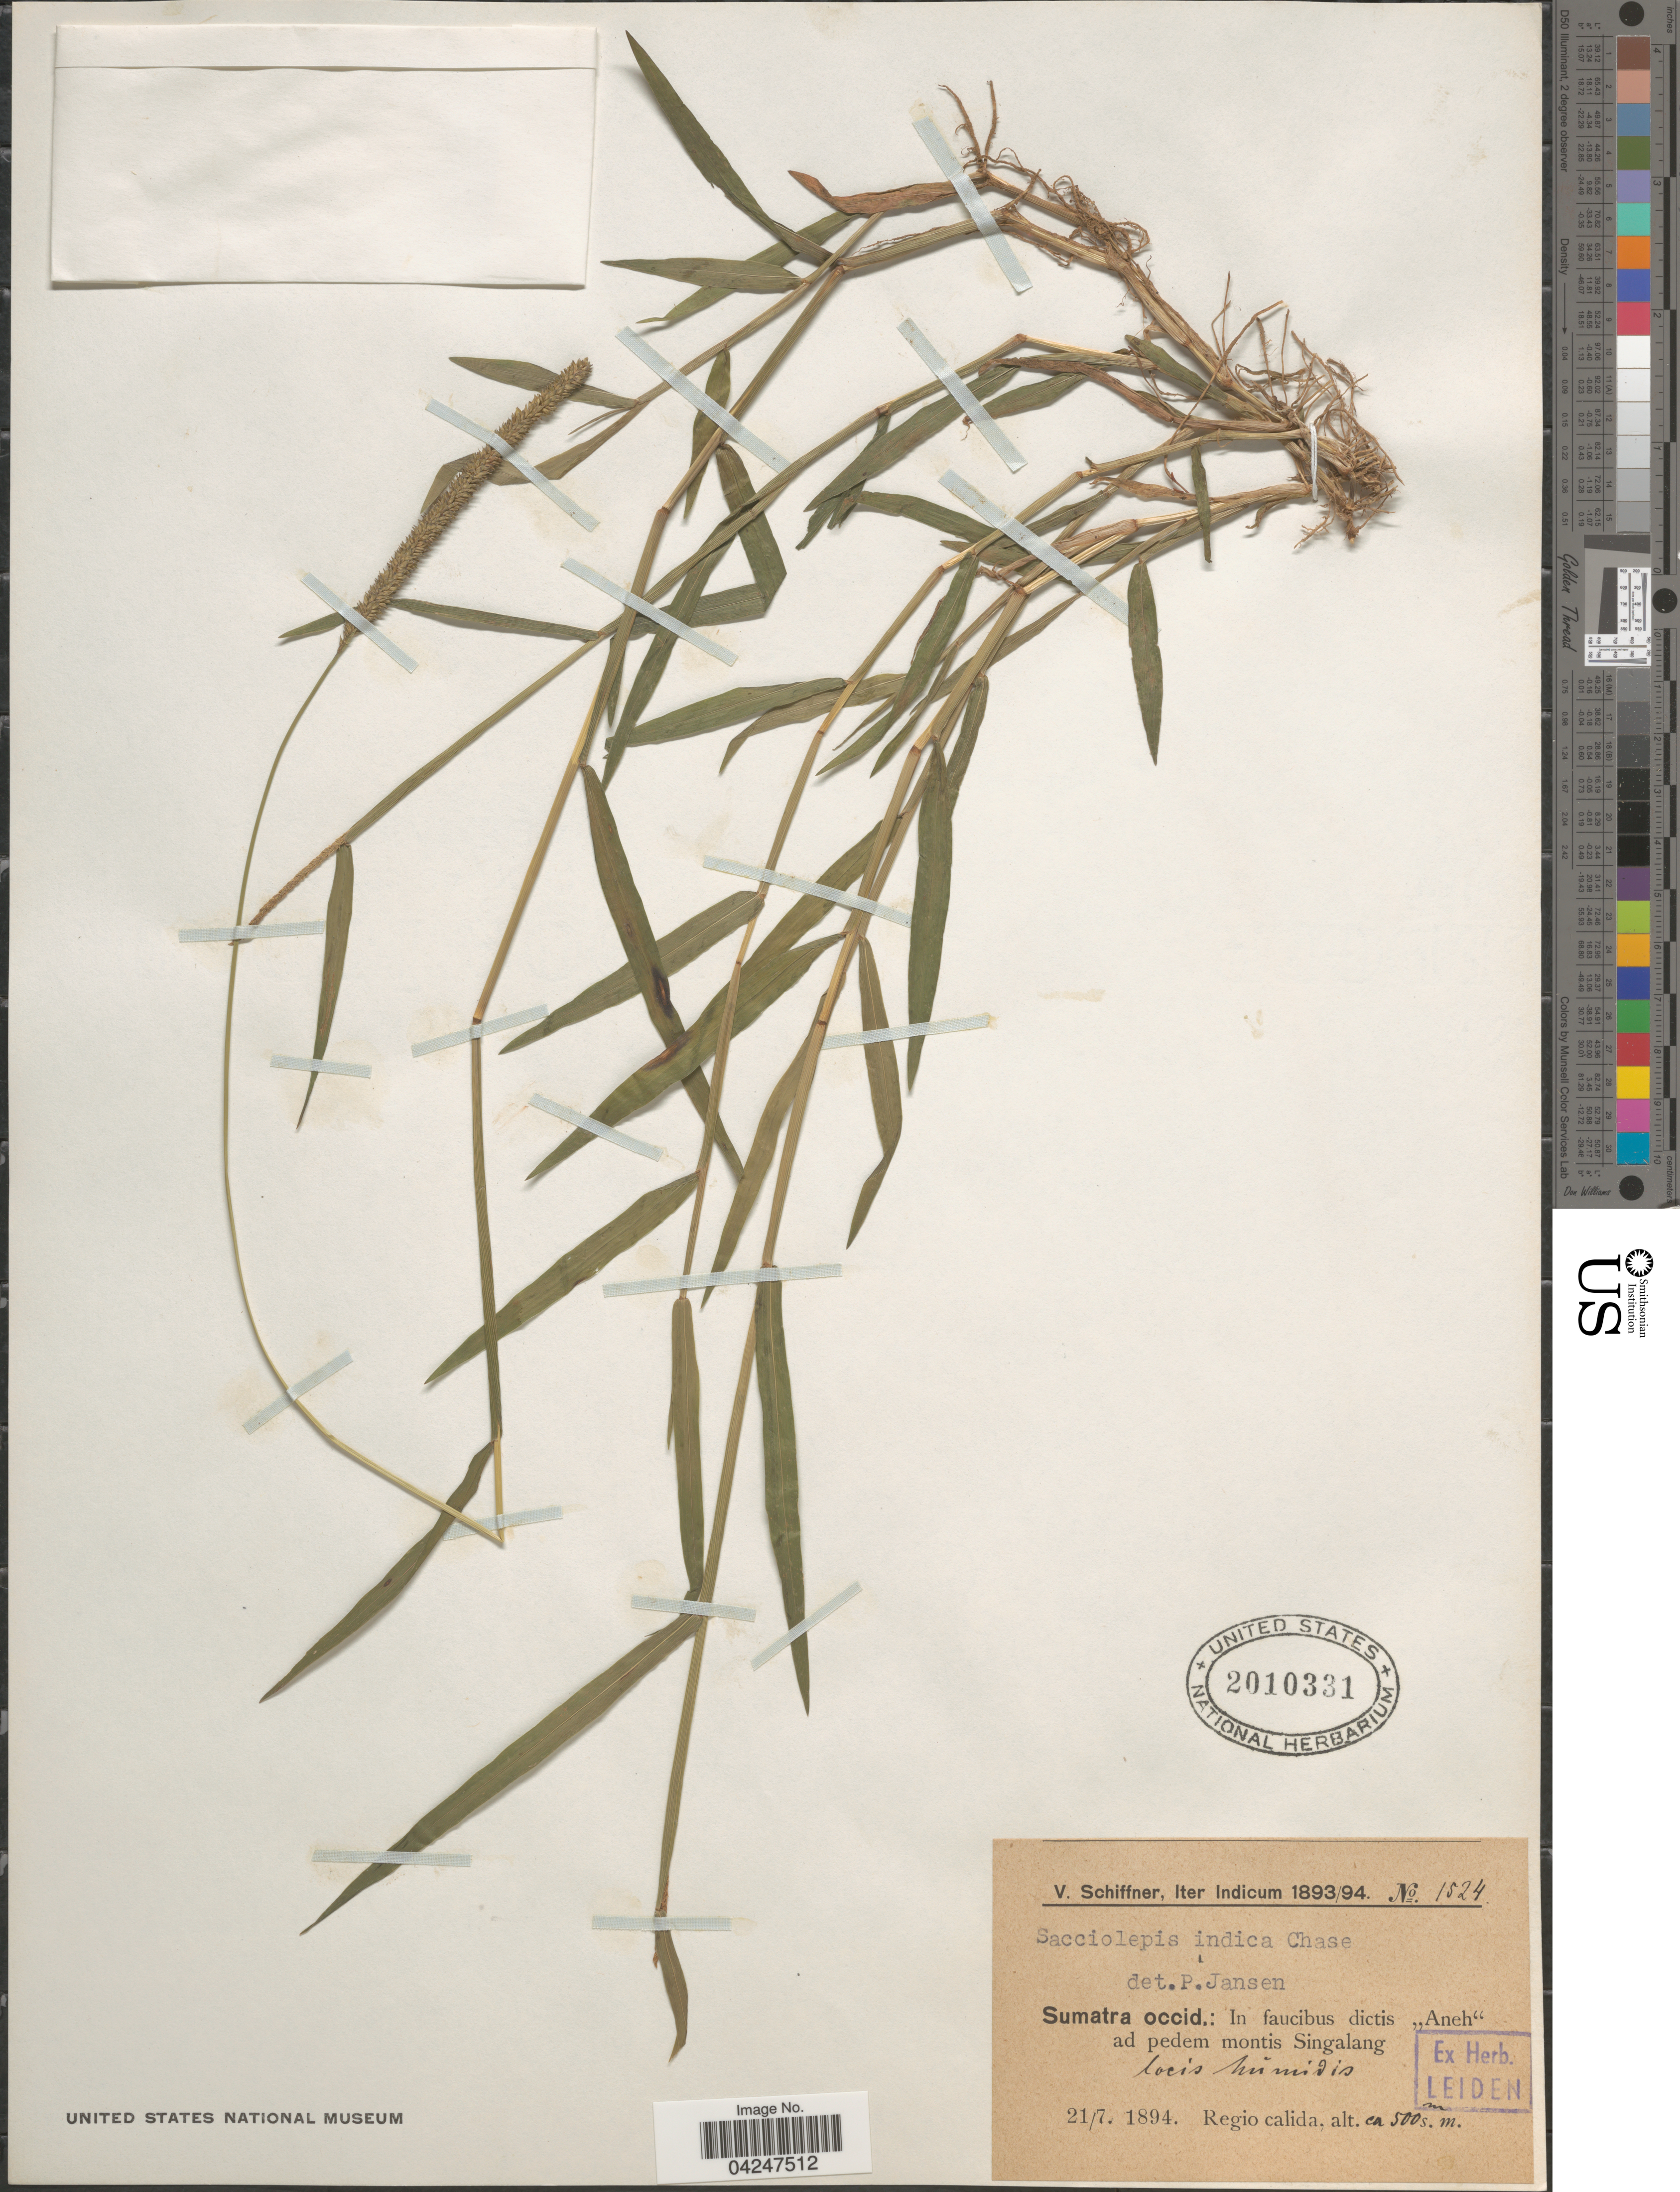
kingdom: Plantae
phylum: Tracheophyta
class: Liliopsida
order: Poales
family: Poaceae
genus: Sacciolepis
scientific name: Sacciolepis indica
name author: (L.) Chase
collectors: V. Schiffner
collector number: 1524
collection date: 1894-07-21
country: Indonesia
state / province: Sumatra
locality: Iter Indicum 1893/94. Sumatra occid.: In faucibus dictis "Aneh" ad pedem montis Singalang locis humidis. Regio calida.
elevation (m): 500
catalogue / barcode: US 2010331